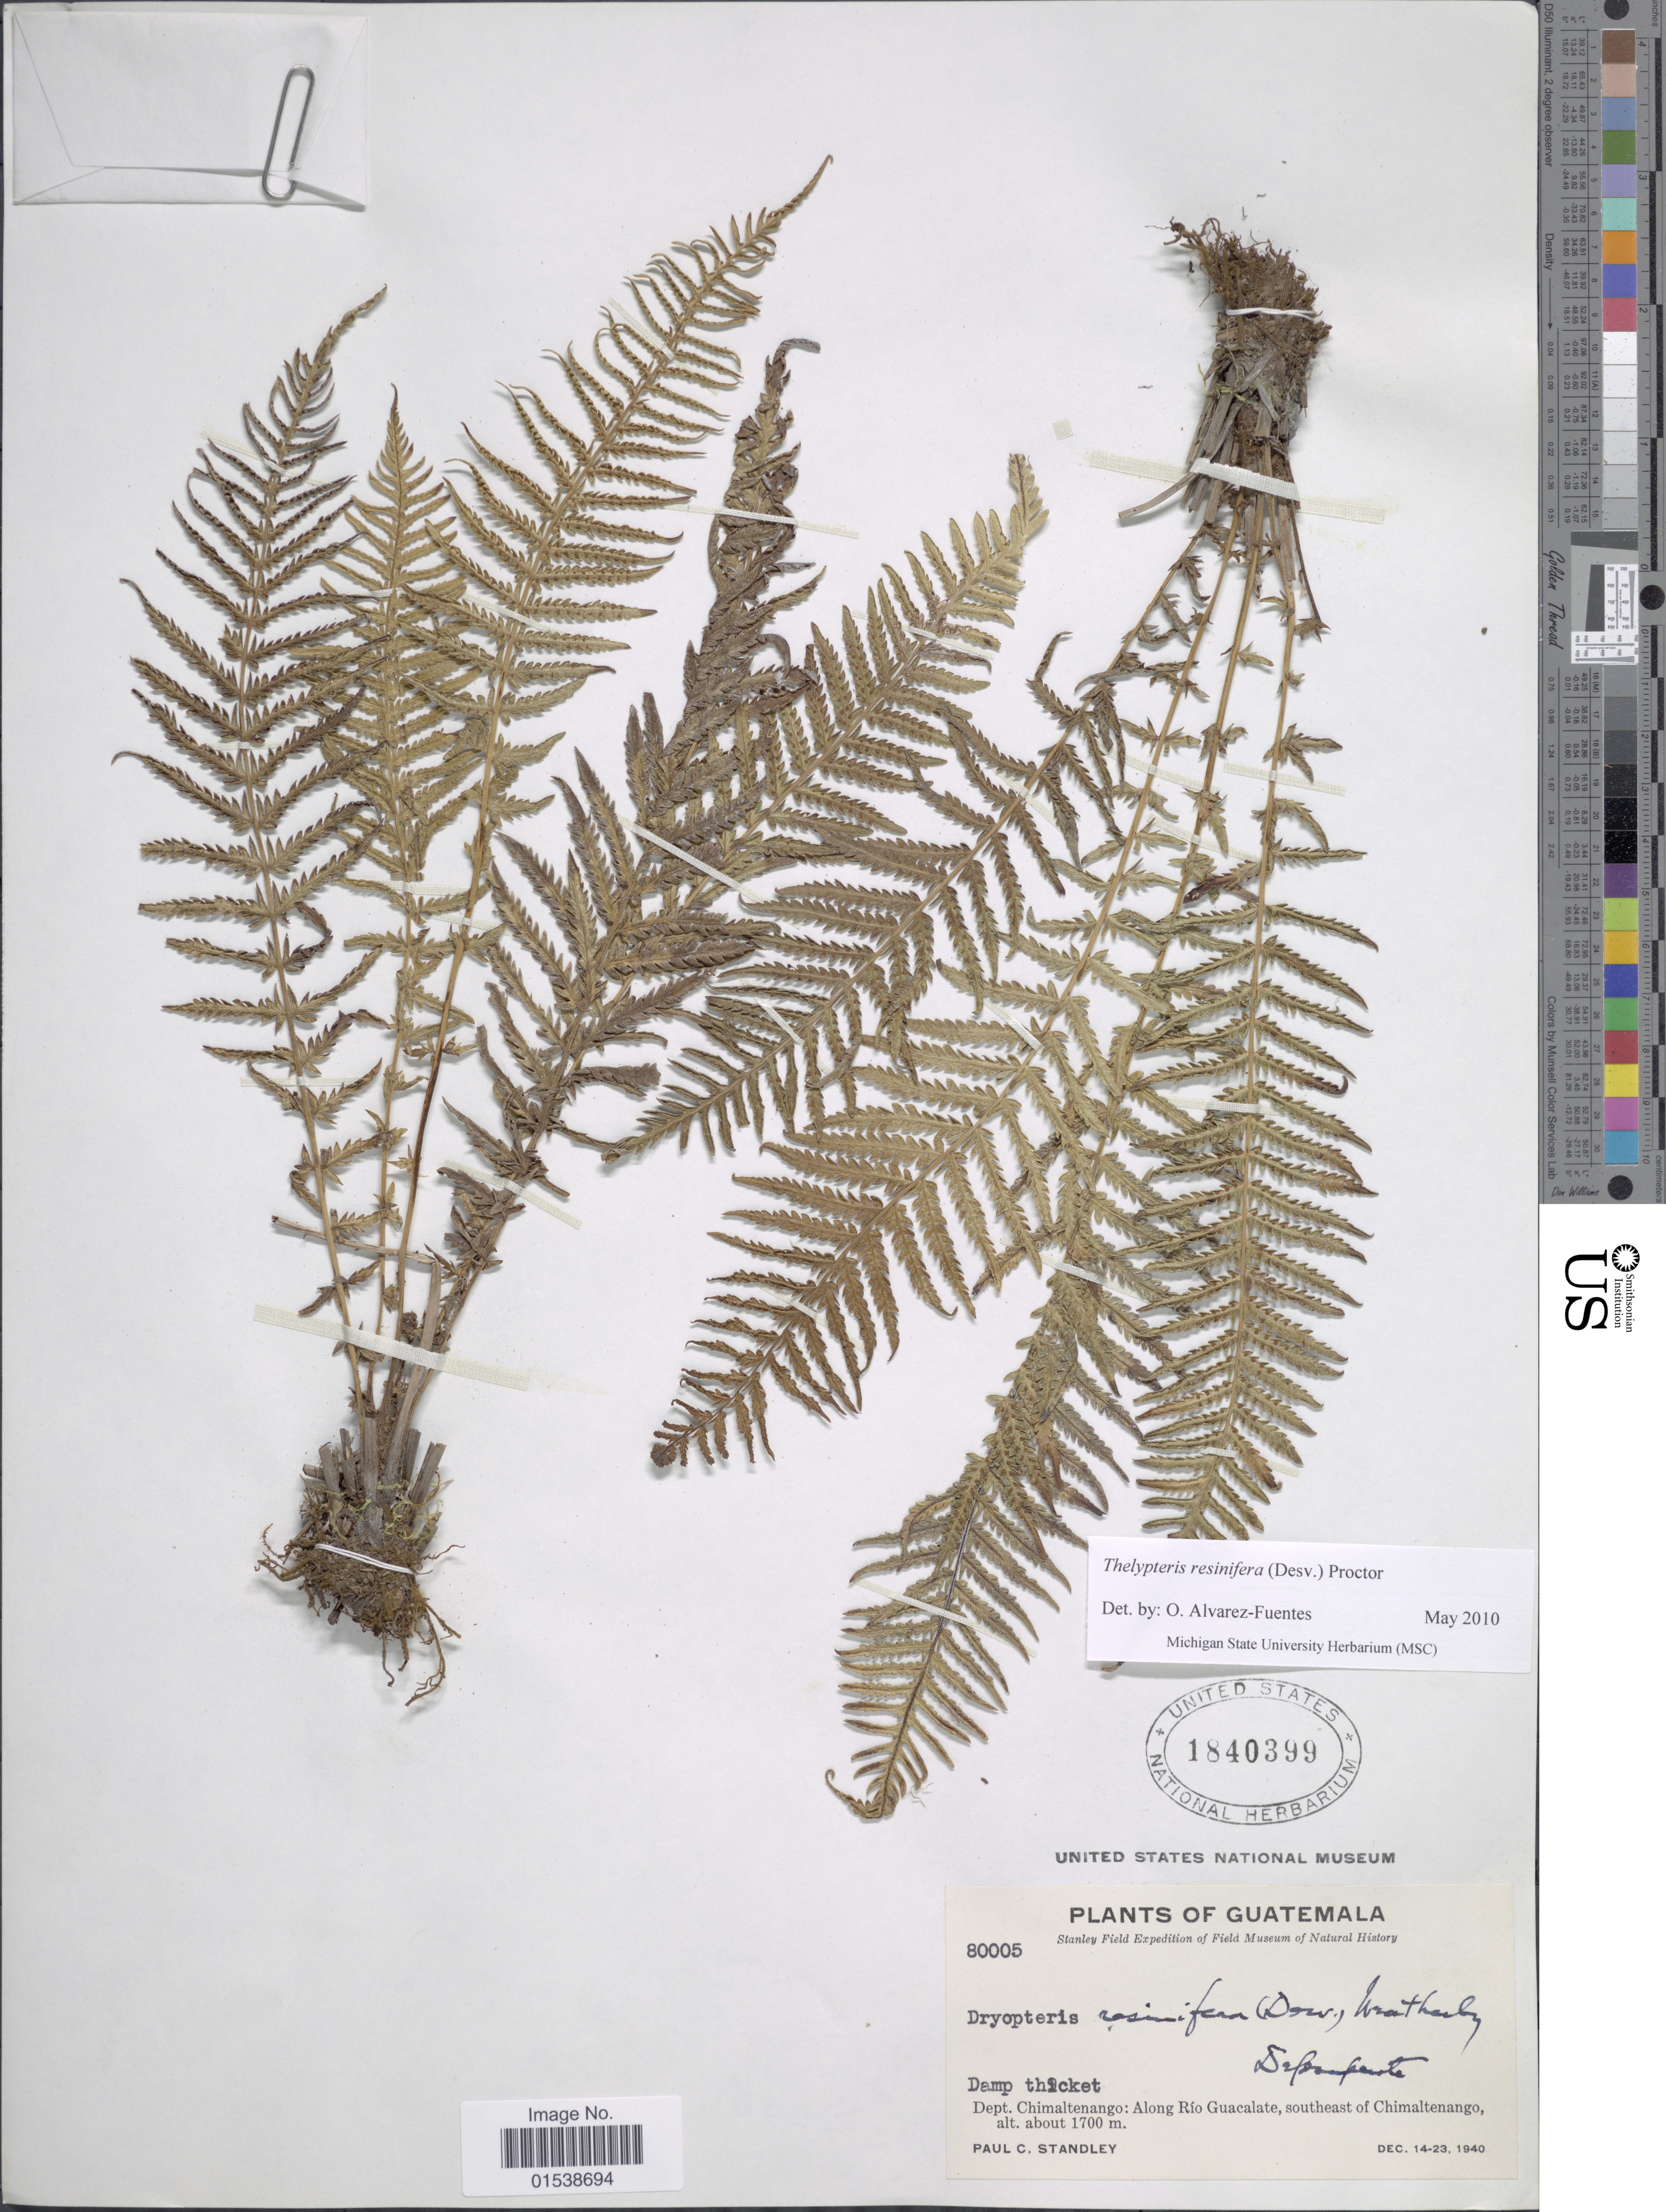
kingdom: Plantae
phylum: Tracheophyta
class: Polypodiopsida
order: Polypodiales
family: Thelypteridaceae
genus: Amauropelta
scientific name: Amauropelta resinifera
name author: (Desv.) Pic. Serm.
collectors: P. C. Standley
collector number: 80005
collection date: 1940-12-14/1940-12-23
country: Guatemala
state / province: Chimaltenango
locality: Dept. Chimaltenango: along Rio Guacalate, southeast of Chimaltenango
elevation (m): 1700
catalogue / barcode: US 1840399